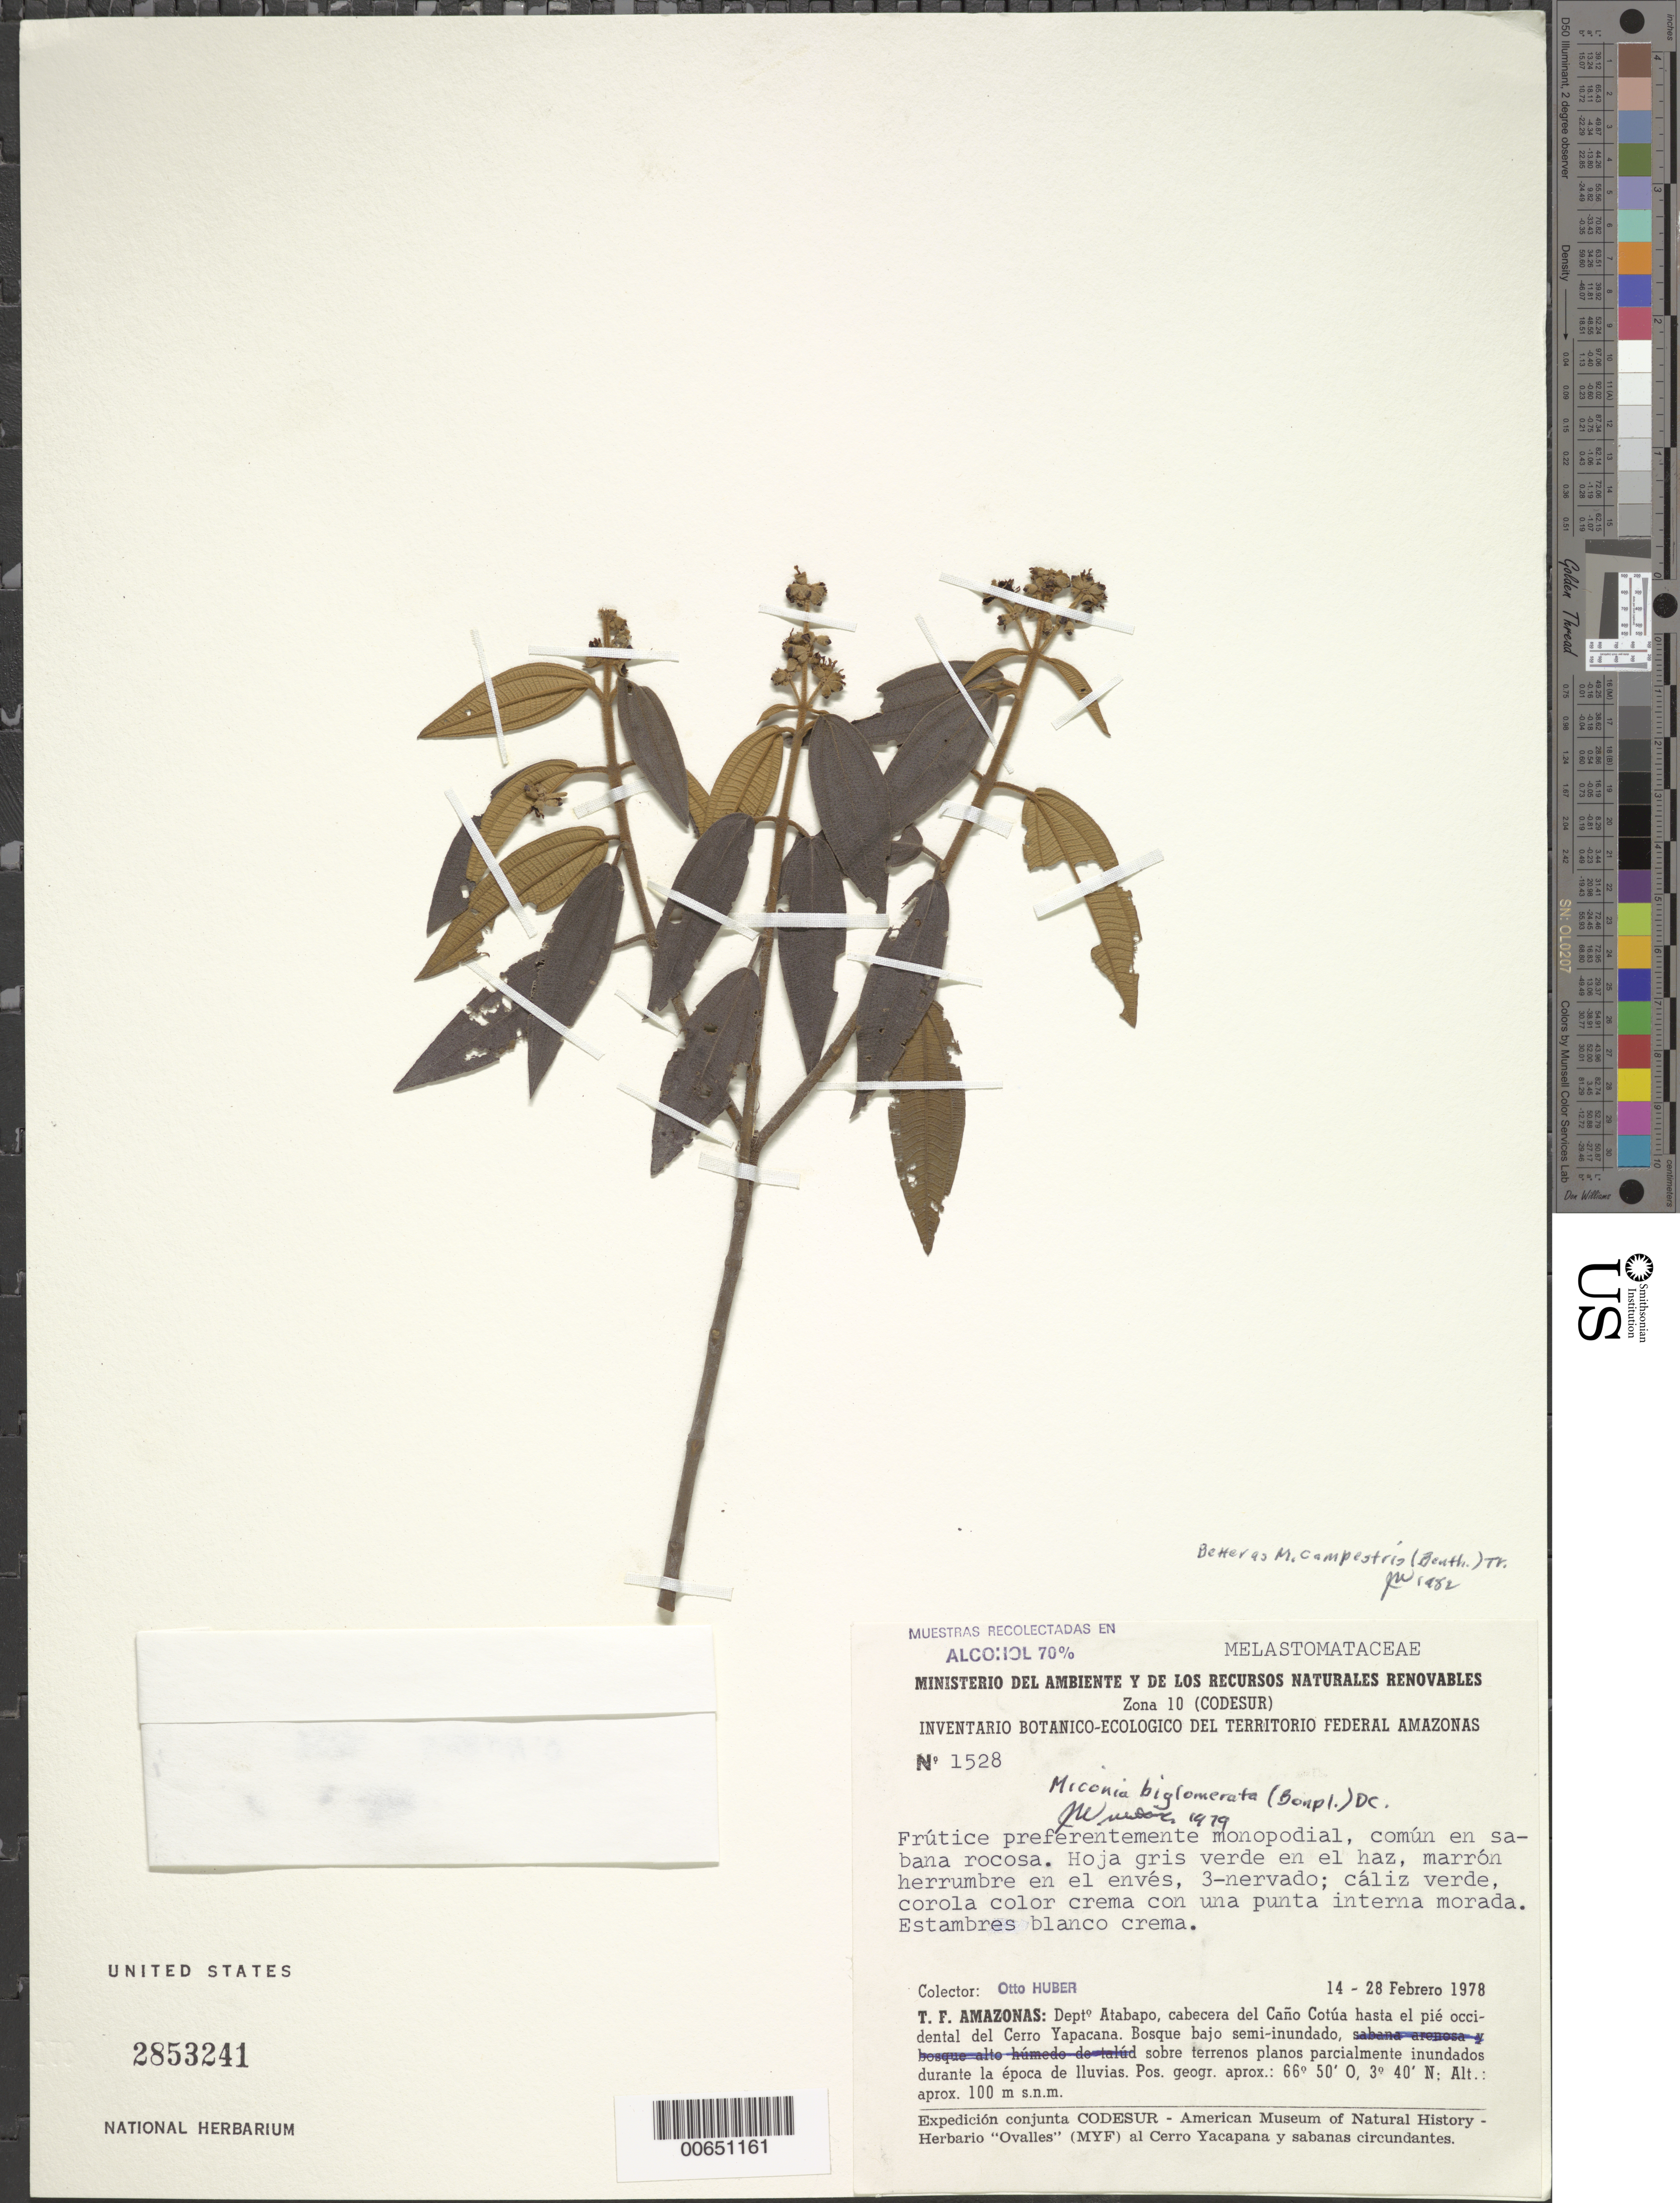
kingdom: Plantae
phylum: Tracheophyta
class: Magnoliopsida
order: Myrtales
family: Melastomataceae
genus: Miconia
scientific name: Miconia campestris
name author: (Benth.) Triana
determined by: Wurdack, John J., (US), US (UNITED STATES)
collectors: O. Huber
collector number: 1528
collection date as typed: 14-Feb-78 to 28-Feb-78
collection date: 1978-02-14/1978-02-28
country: Venezuela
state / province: Amazonas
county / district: Atabapo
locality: Caño Cotúa hasta el pié occidental del Cerro Yapacána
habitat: Sabana rocosa; sobre terrenos planos parcialmente inundados durante la epoca de lluvias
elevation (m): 100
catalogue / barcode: US 2853241